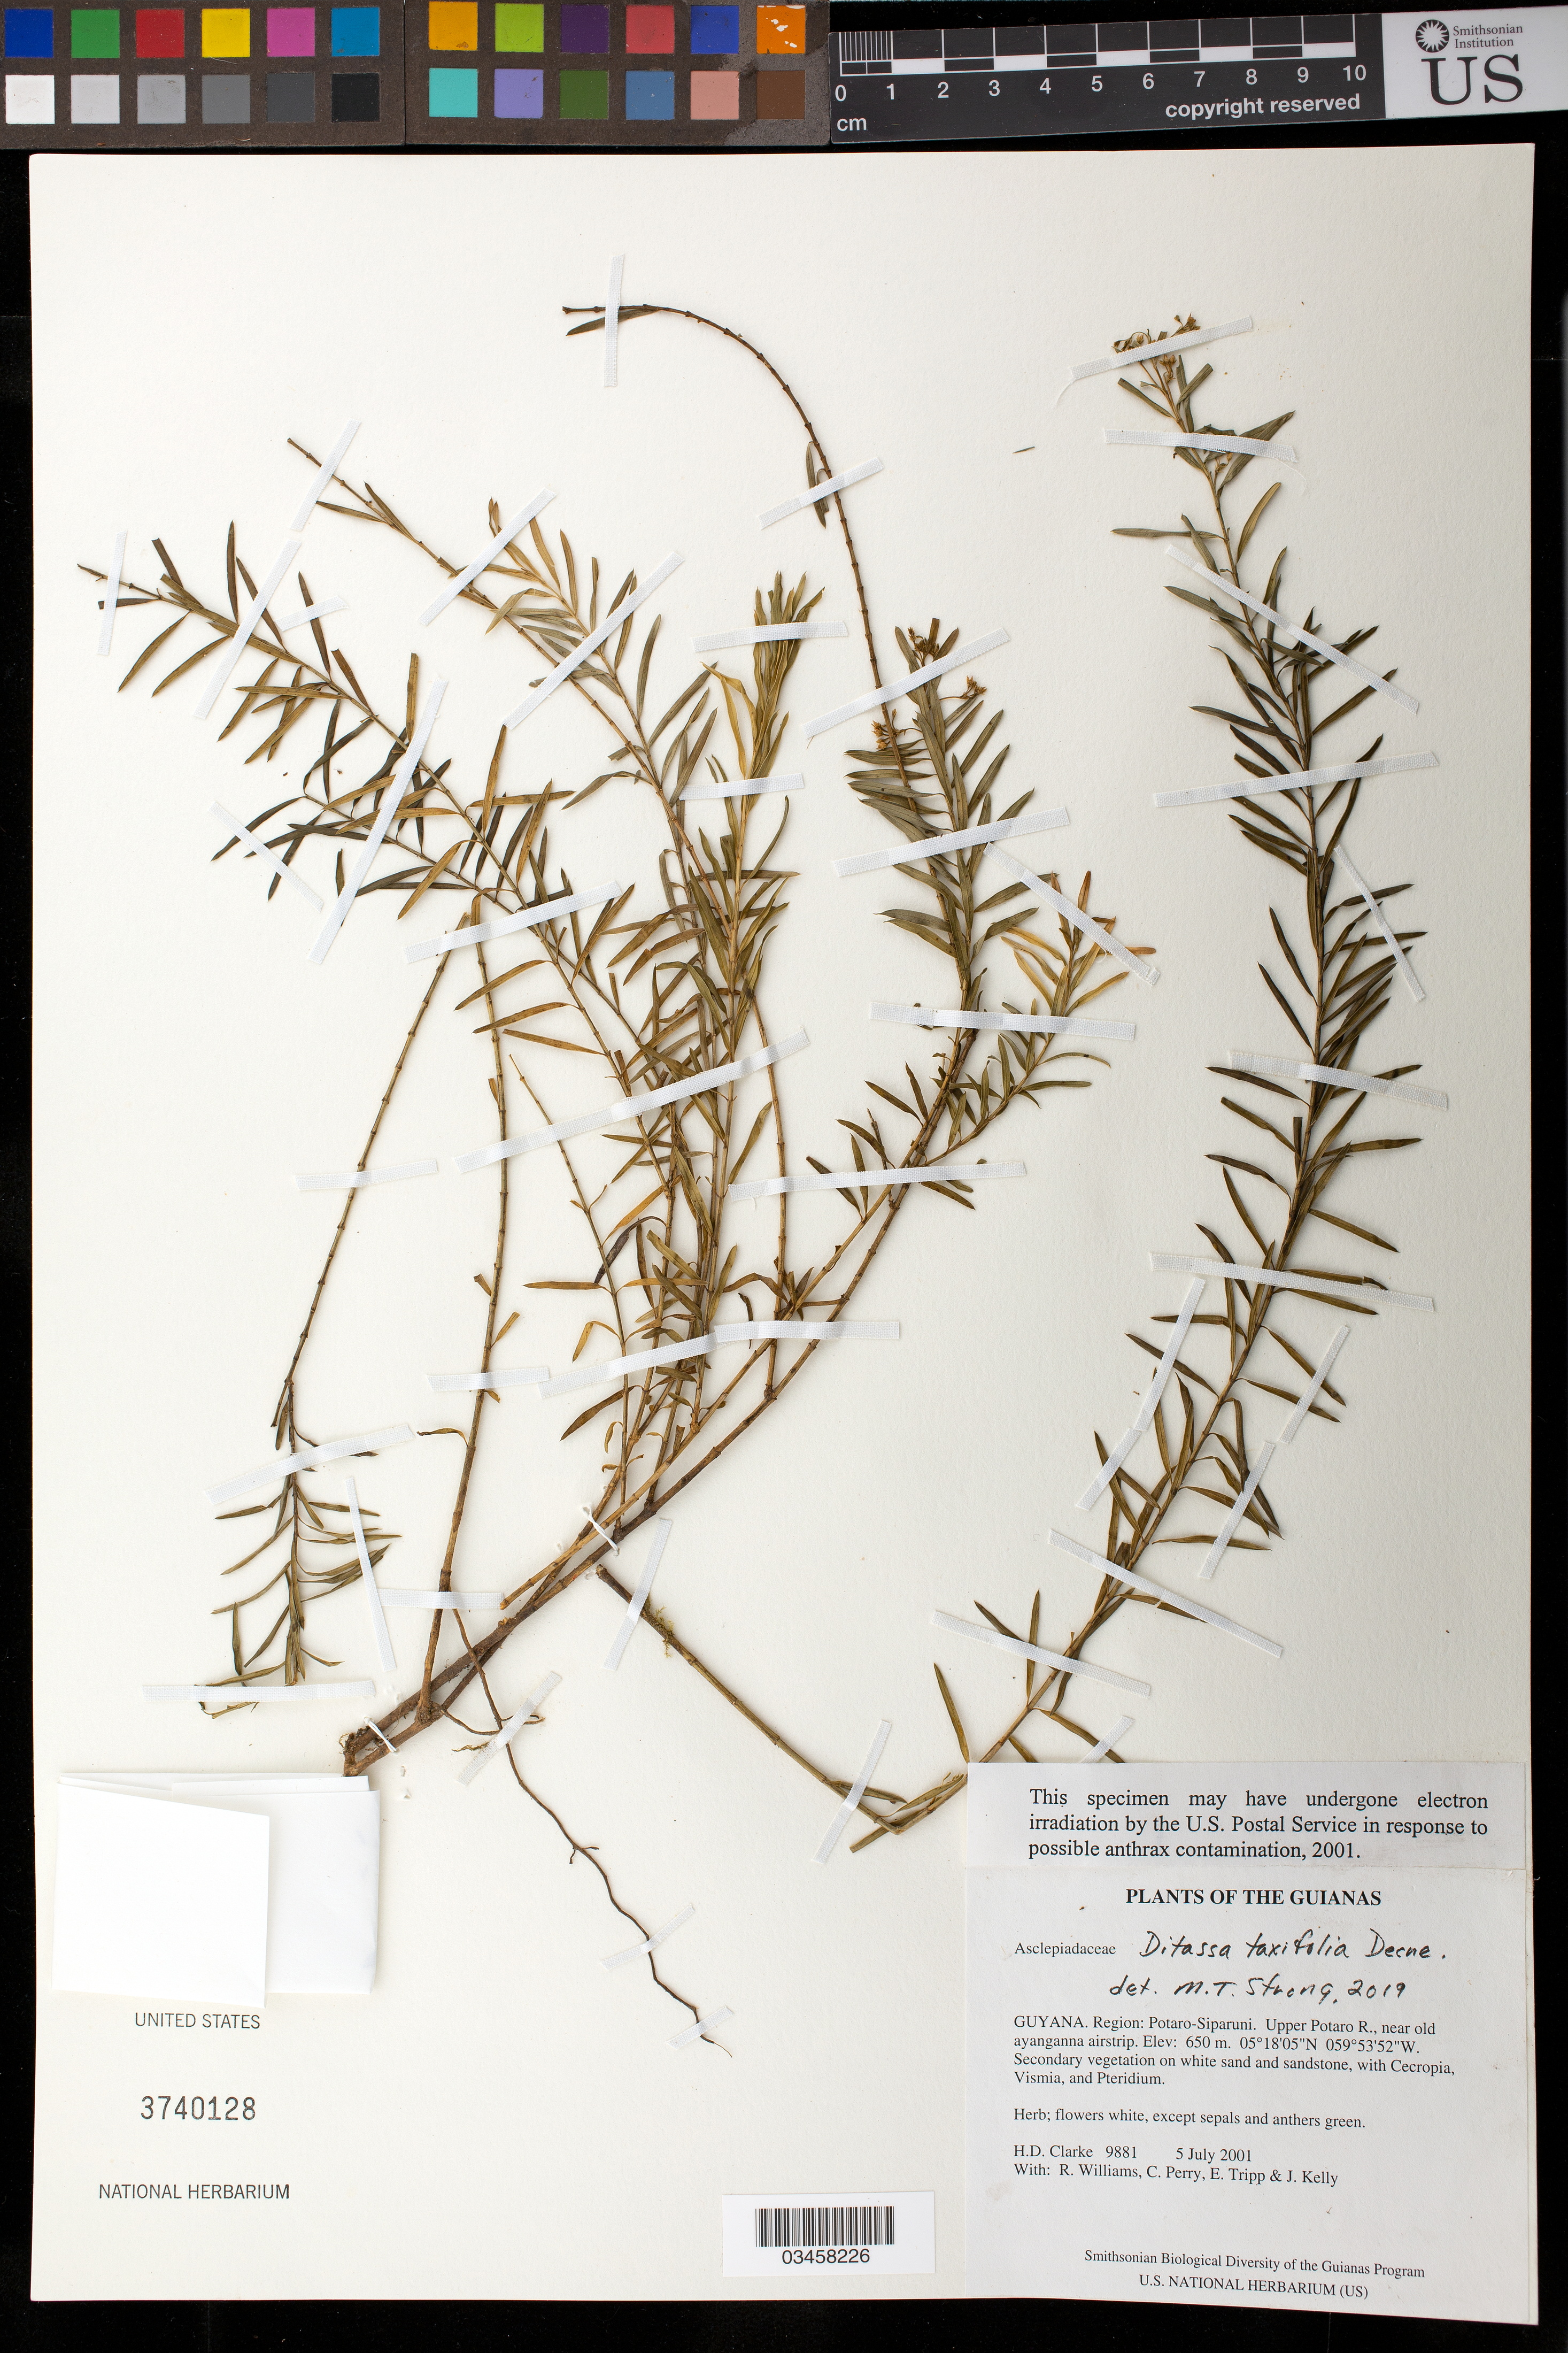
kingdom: Plantae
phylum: Tracheophyta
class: Magnoliopsida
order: Gentianales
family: Apocynaceae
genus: Ditassa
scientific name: Ditassa taxifolia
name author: Decne.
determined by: Strong, Mark T., (BOT), Smithsonian Institution - National Museum of Natural History (UNITED STATES)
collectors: H. D. Clarke, R. Williams, C. Perry, E. Tripp & J. Kelly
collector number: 9881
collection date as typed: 5 July 2001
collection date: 2001-07-05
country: Guyana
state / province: Potaro-Siparuni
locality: Upper Potaro R., near old Ayanganna airstrip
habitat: Secondary vegetation on white sand and sandstone, with Cecropia, Vismia, and Pteridium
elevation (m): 650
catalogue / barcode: US 3740128